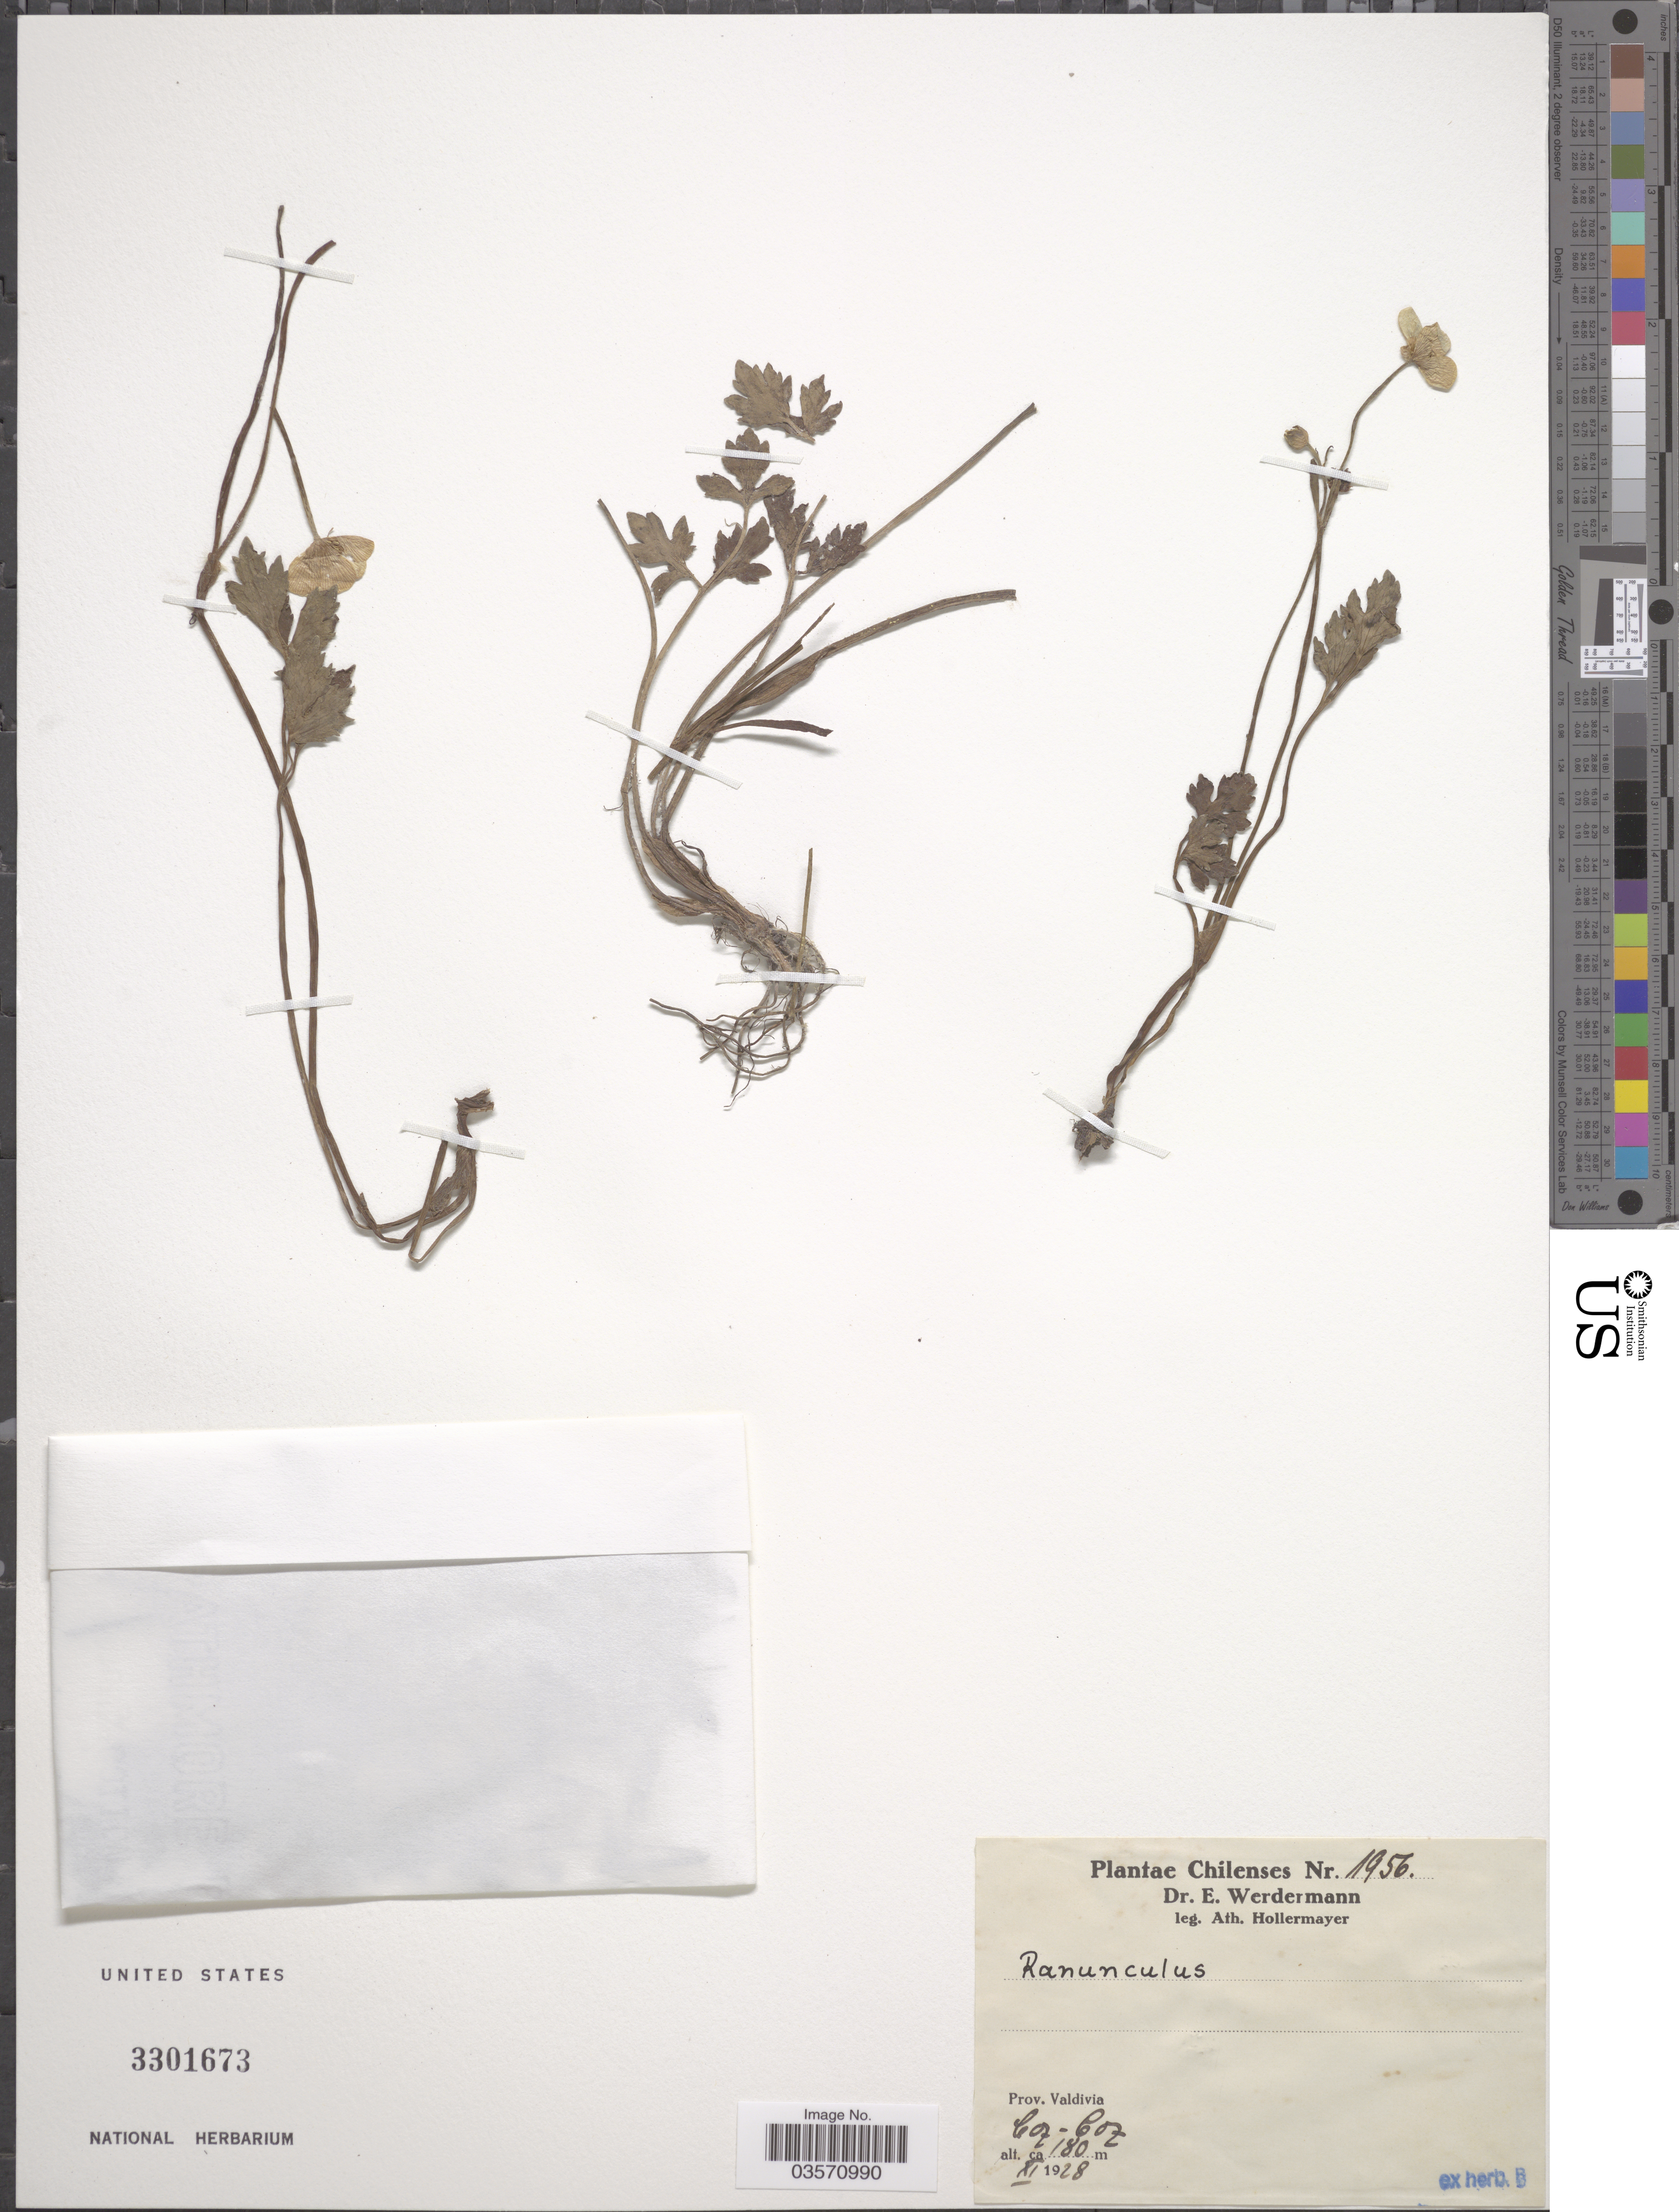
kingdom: Plantae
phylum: Tracheophyta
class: Magnoliopsida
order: Ranunculales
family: Ranunculaceae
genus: Ranunculus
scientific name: Ranunculus sp.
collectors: A. Hollermayer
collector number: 1956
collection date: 1928-11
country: Chile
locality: Prov. Valdivia. Coz-Coz.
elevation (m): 180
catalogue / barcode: US 3301673